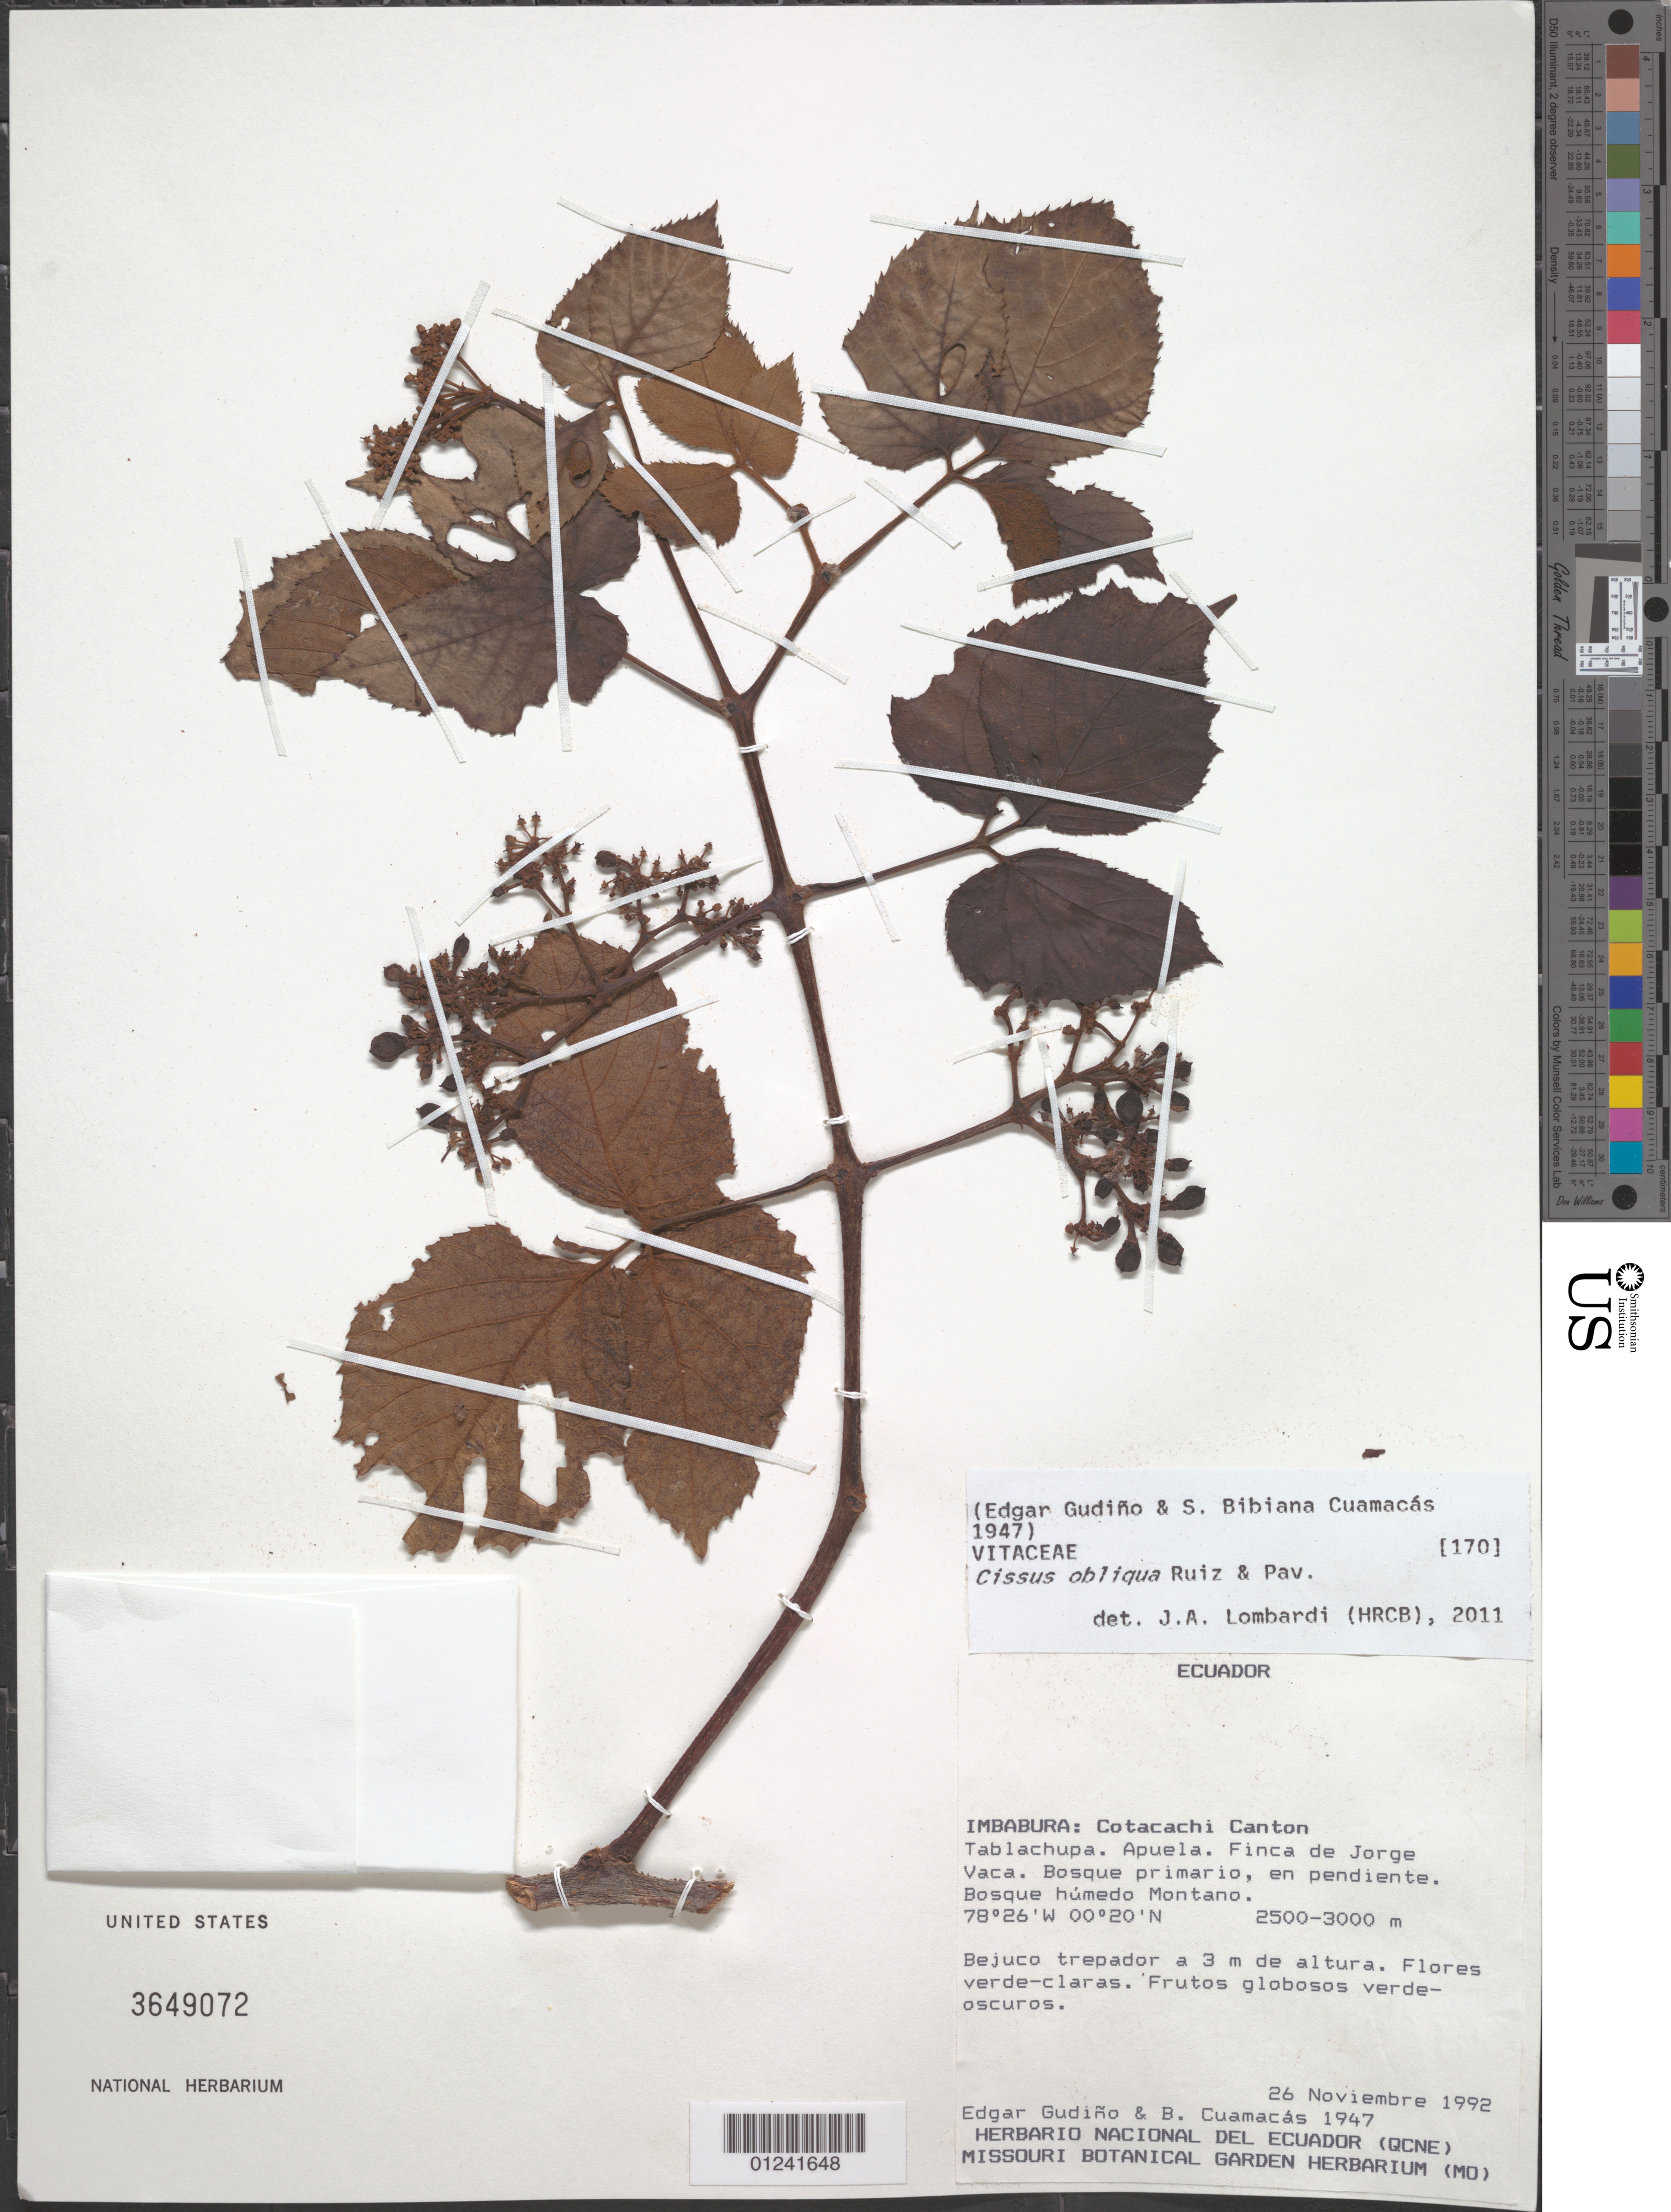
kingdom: Plantae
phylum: Tracheophyta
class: Magnoliopsida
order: Vitales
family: Vitaceae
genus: Cissus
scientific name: Cissus obliqua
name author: Ruiz & Pav.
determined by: Lombardi, Julio A.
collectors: E. Gudiño & B. Cuamacas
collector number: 1947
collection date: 1992-11-26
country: Ecuador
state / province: Imbabura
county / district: Cotacachi Canton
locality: Tablachupa. Apuela. Finca de Jorge Vaca. Bosque primario. en pendiente. Bosque humedo Montano.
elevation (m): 914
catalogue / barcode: US 3649072